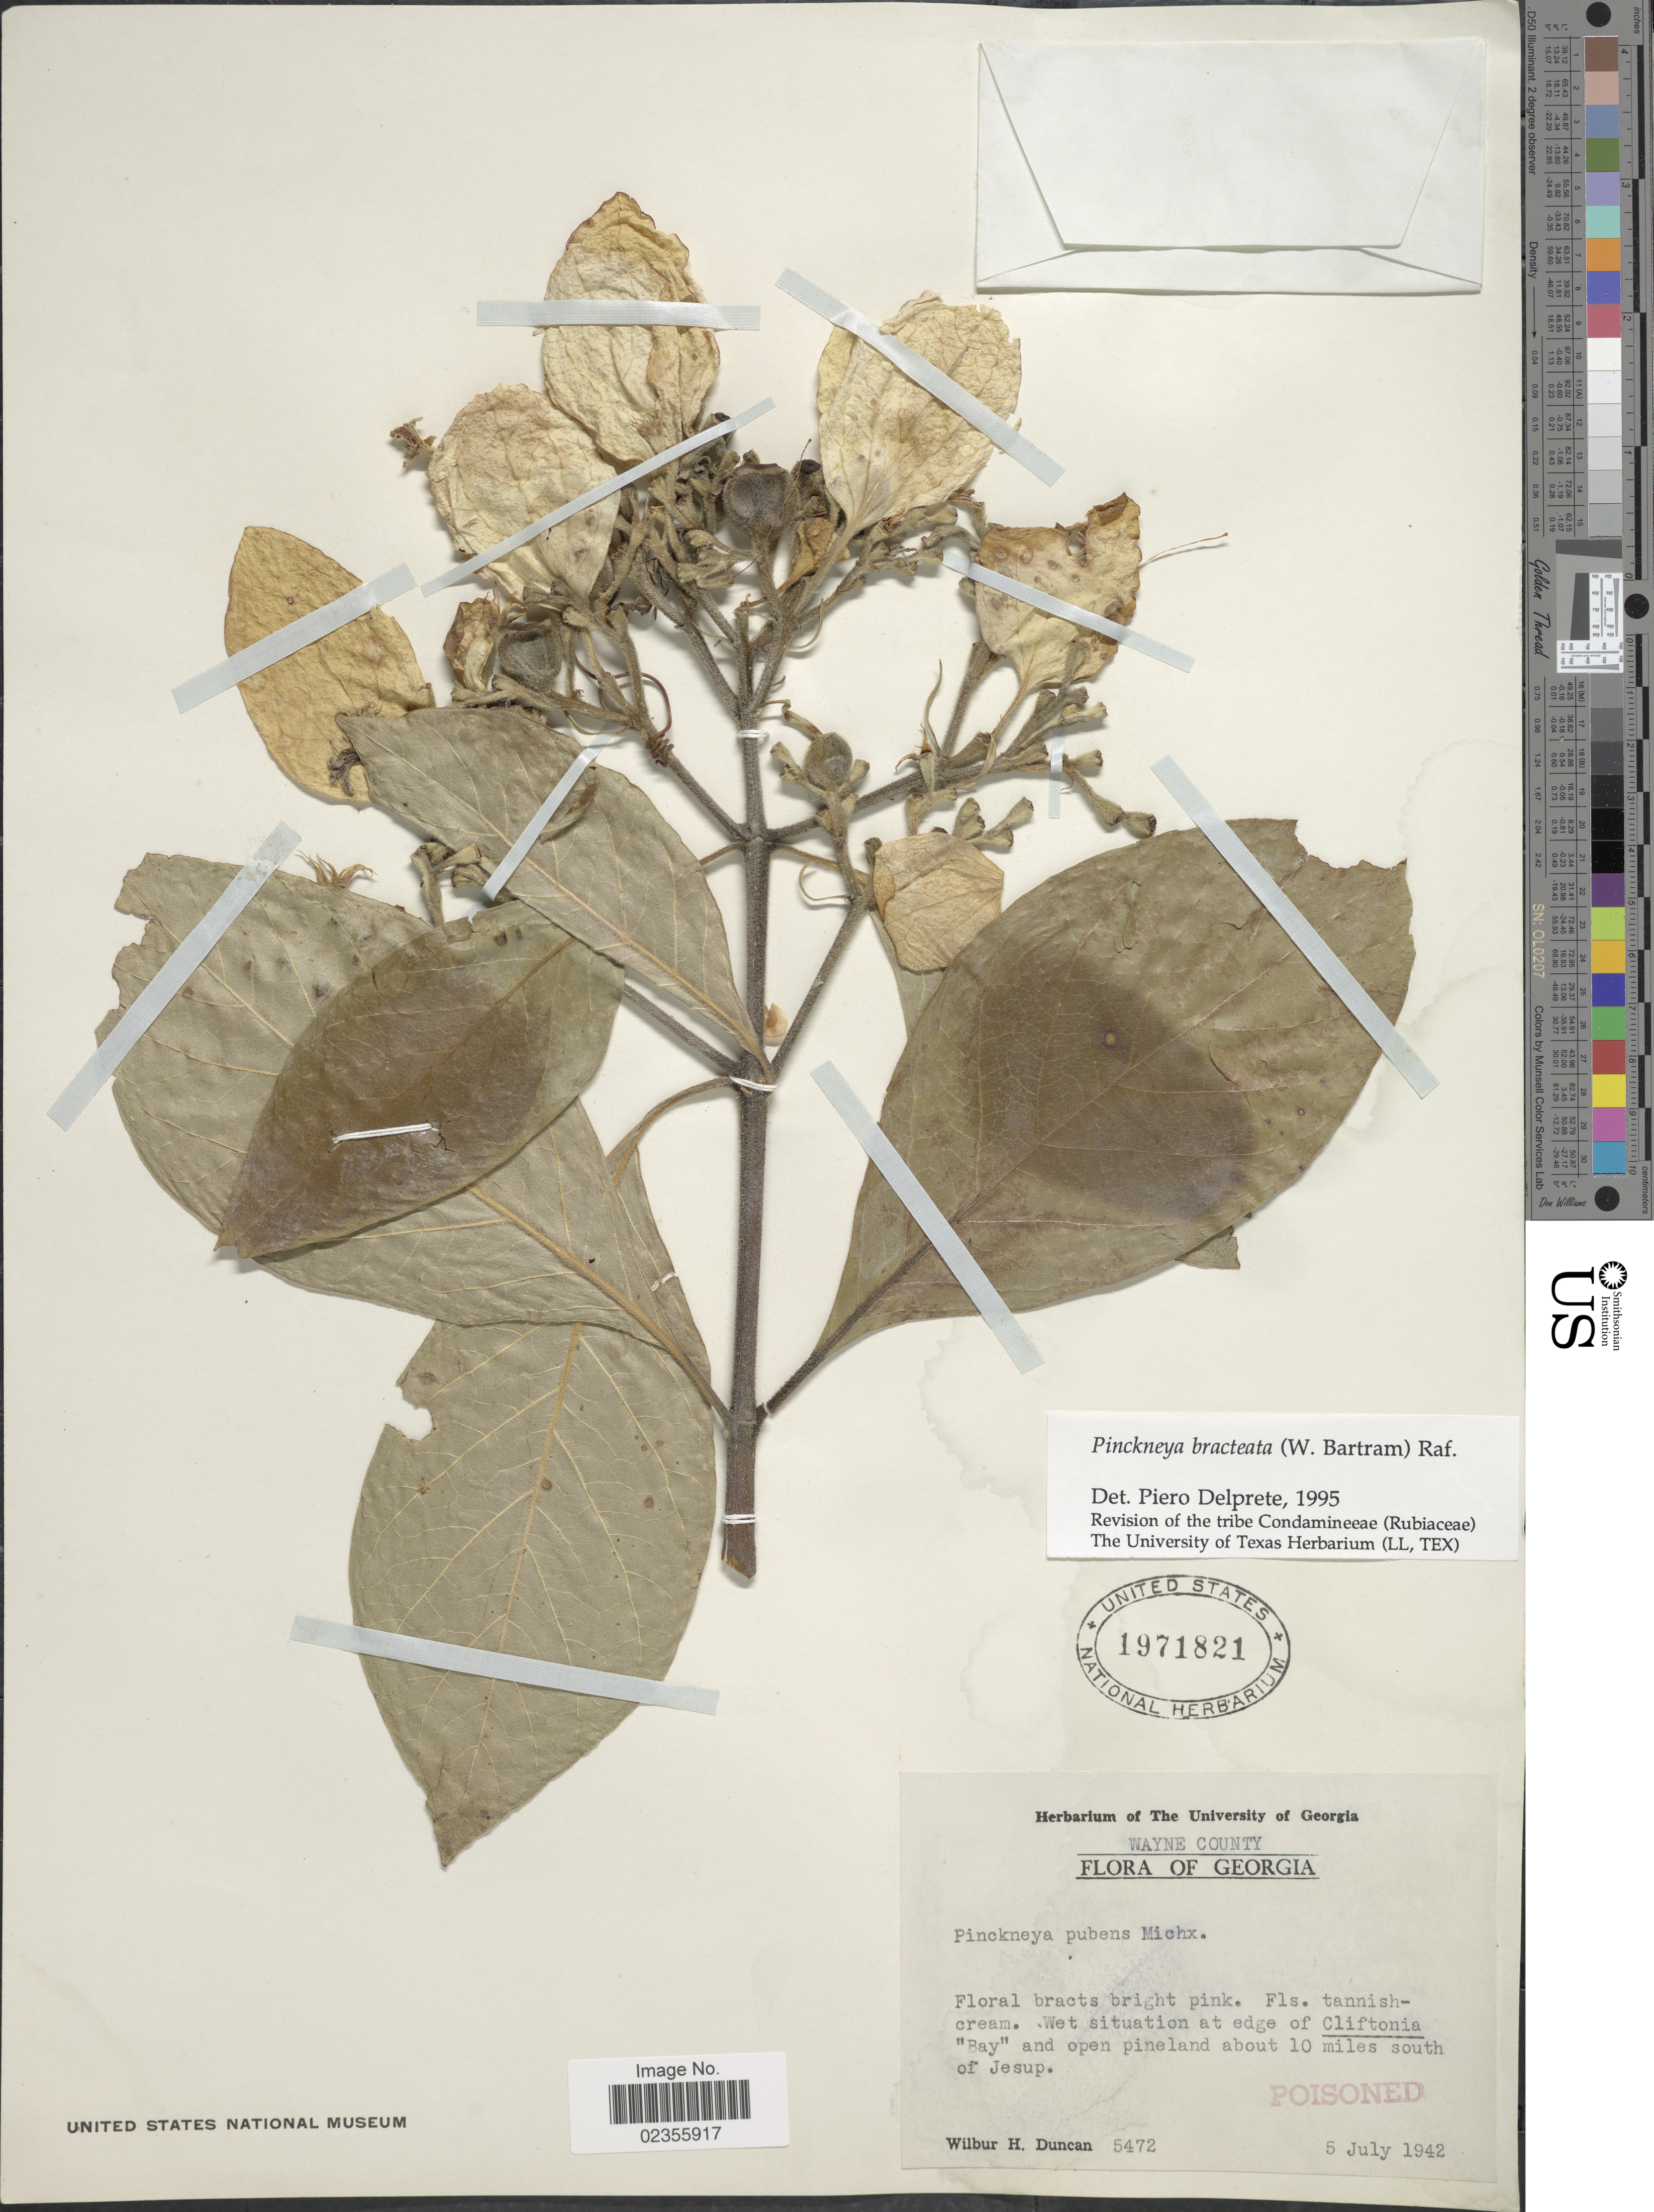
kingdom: Plantae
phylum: Tracheophyta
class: Magnoliopsida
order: Gentianales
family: Rubiaceae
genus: Pinckneya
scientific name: Pinckneya pubens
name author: Michx.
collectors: W. H. Duncan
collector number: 5472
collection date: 1942-07-05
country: United States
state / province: Georgia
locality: Wayne County. Georgia. Wet situation at edge of Cliftonia "Bay" and open pineland about 10 miles south of Jesup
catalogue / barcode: US 1971821